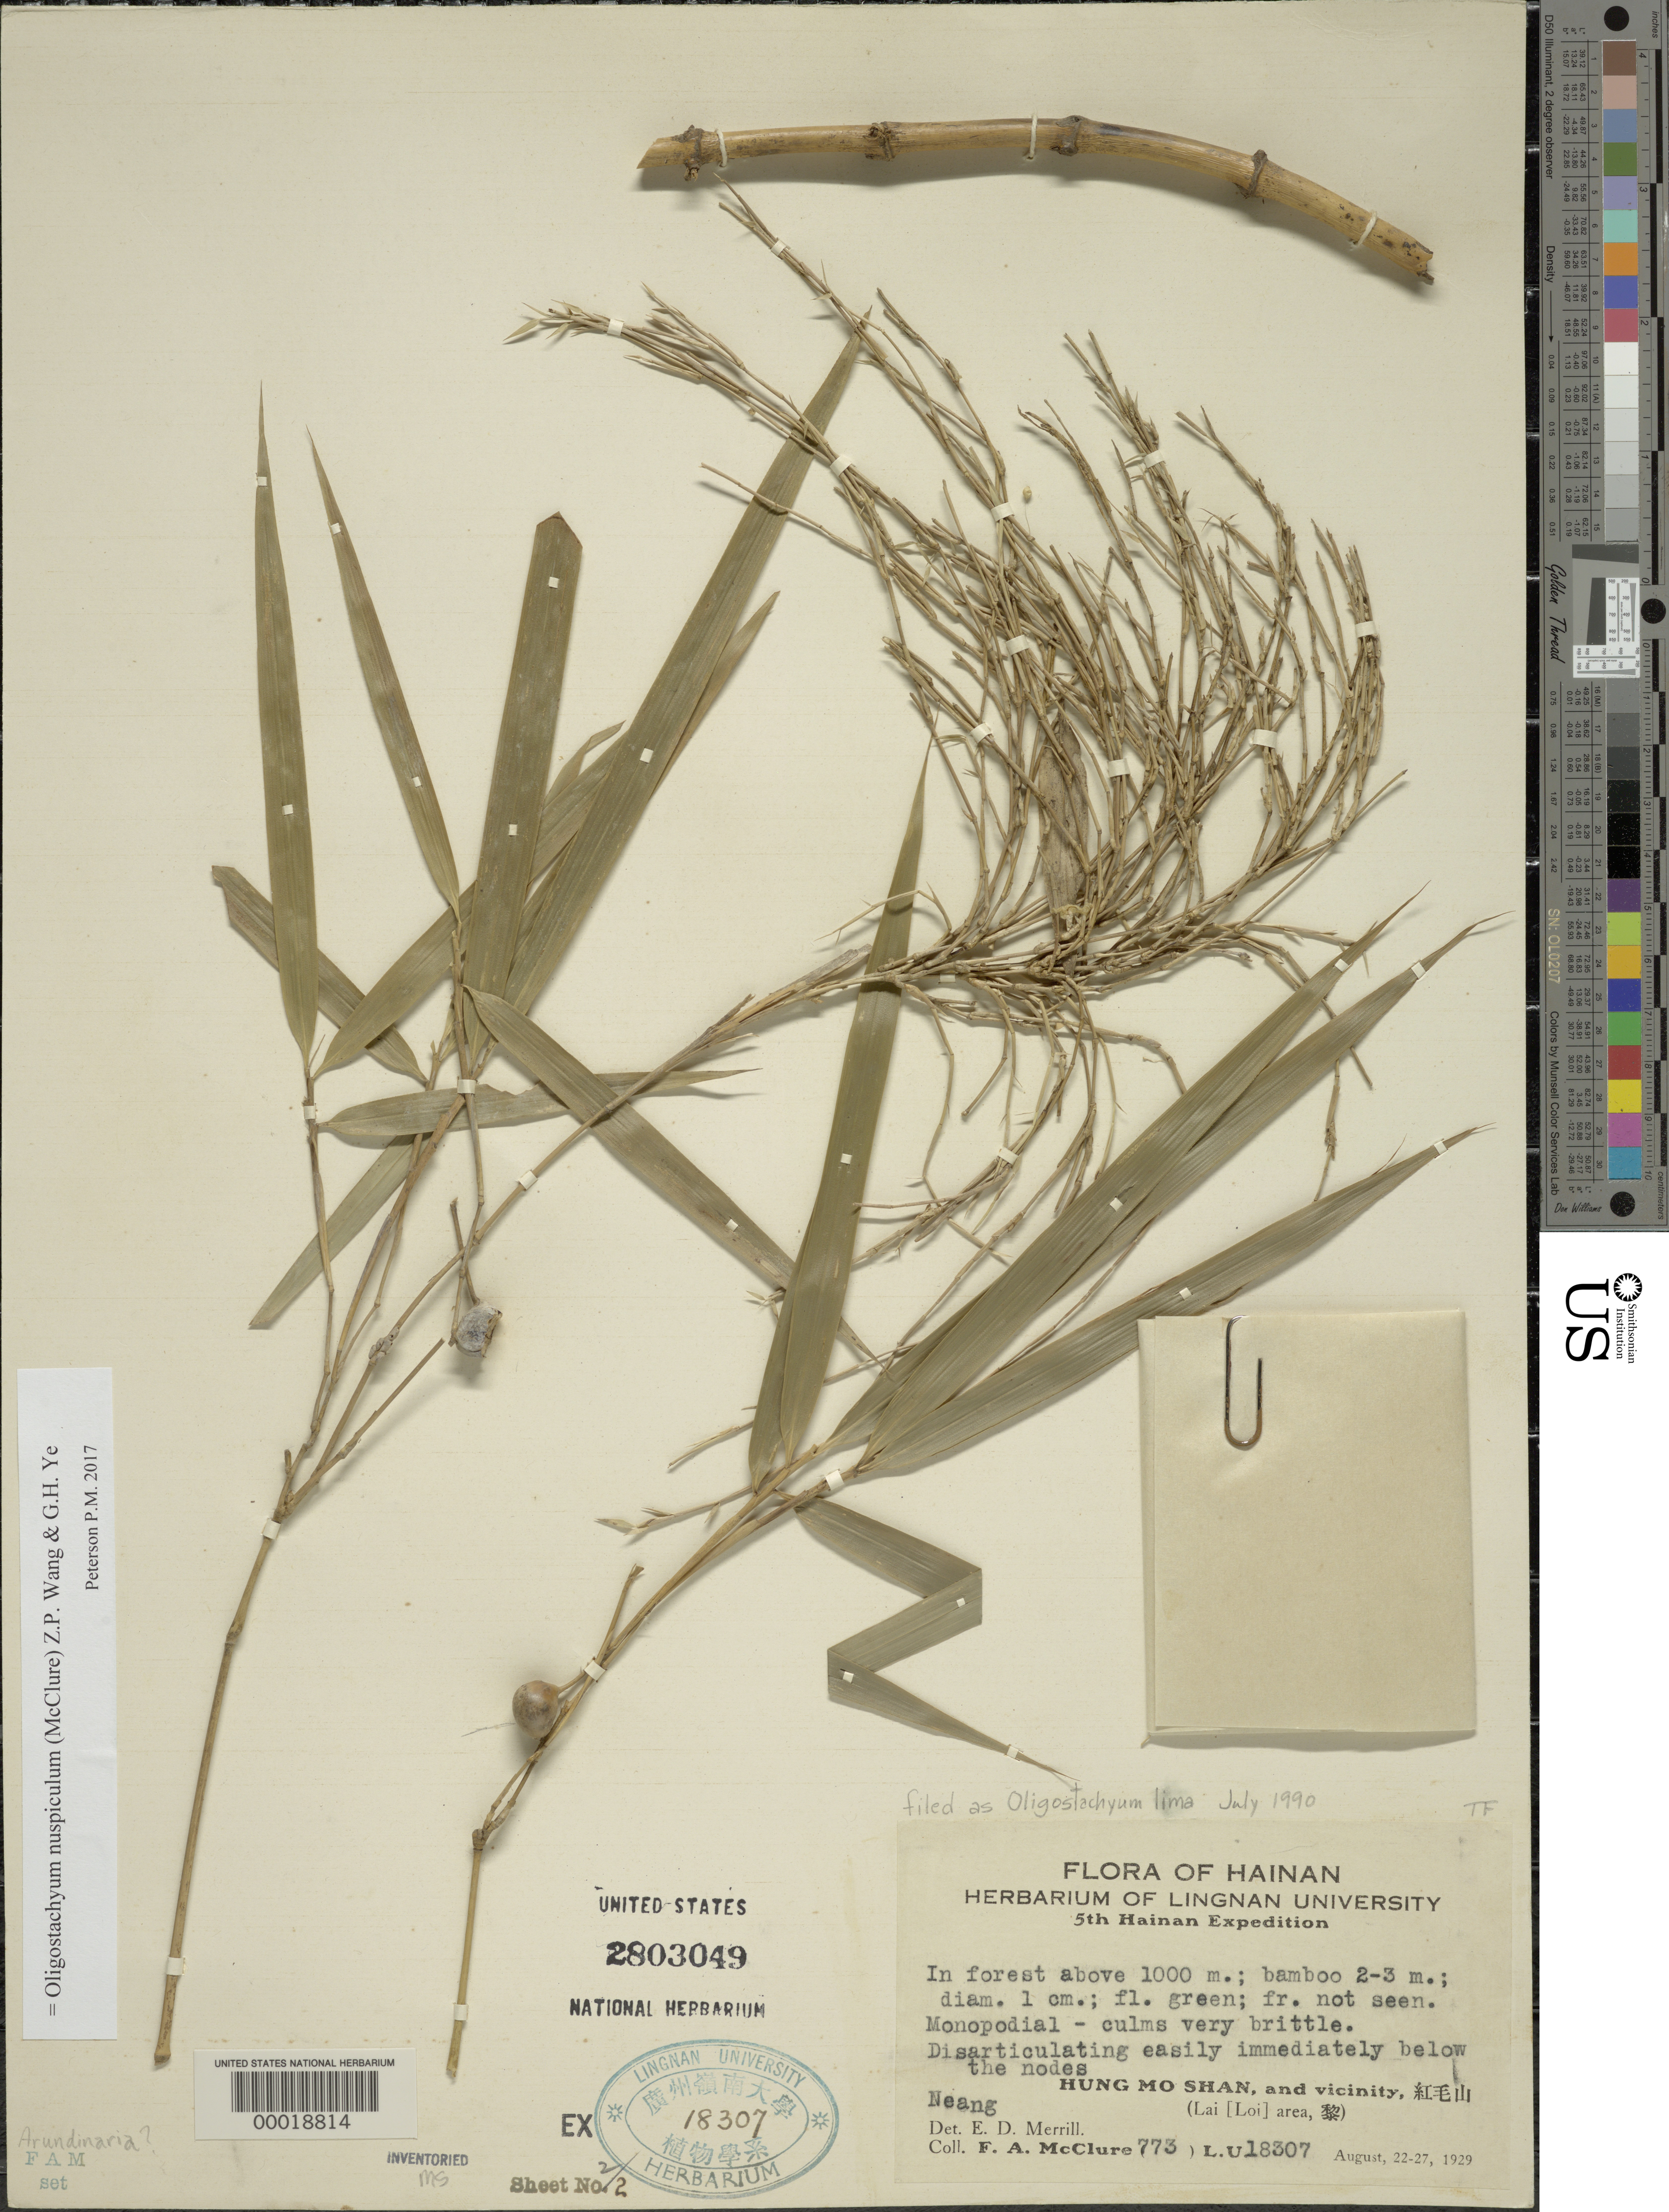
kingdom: Plantae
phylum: Tracheophyta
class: Liliopsida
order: Poales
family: Poaceae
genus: Oligostachyum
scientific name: Oligostachyum nuspiculum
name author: (McClure) Z.P. Wang & G.H. Ye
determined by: Poaceae Reorganization Project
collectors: F. A. McClure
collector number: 773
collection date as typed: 22 Aug 1929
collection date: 1929-08-22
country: China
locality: Hung mo shan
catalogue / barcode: US 2803049